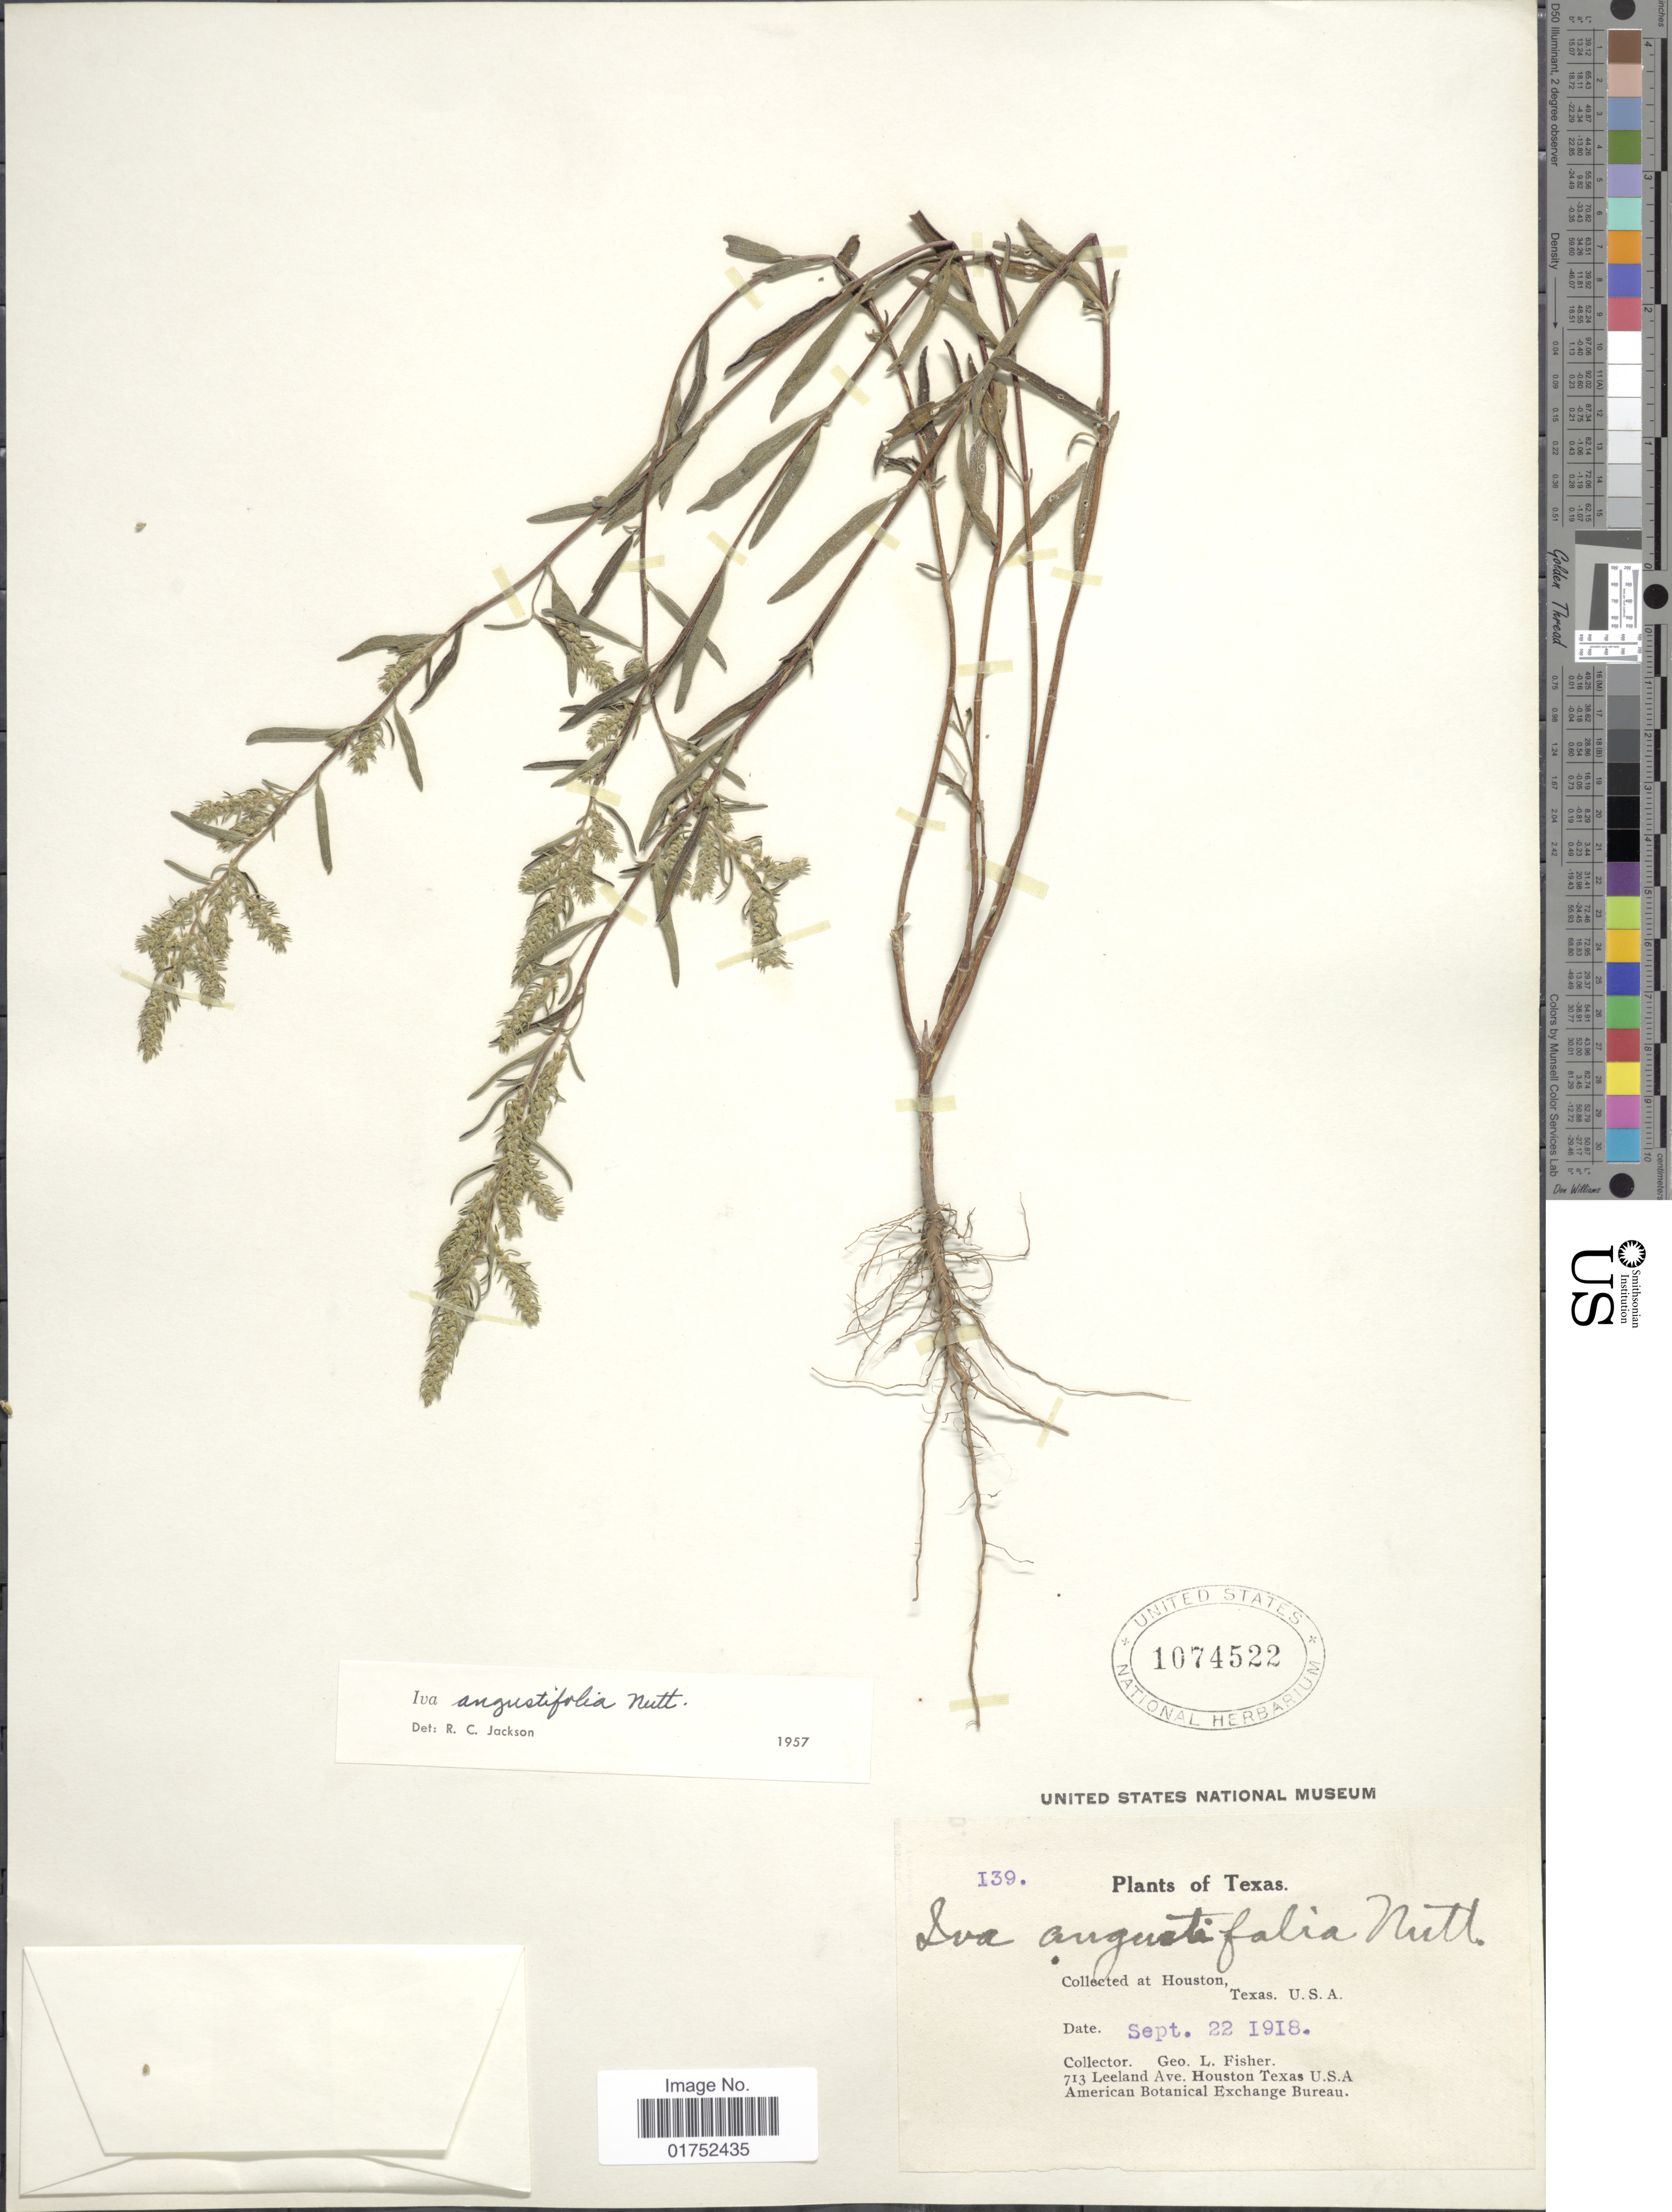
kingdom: Plantae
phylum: Tracheophyta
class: Magnoliopsida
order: Asterales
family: Asteraceae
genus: Iva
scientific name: Iva angustifolia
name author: Nutt.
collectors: G. L. Fisher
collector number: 139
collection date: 1918-09-22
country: United States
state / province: Texas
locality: Houston, U.S.A.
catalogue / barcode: US 1074522